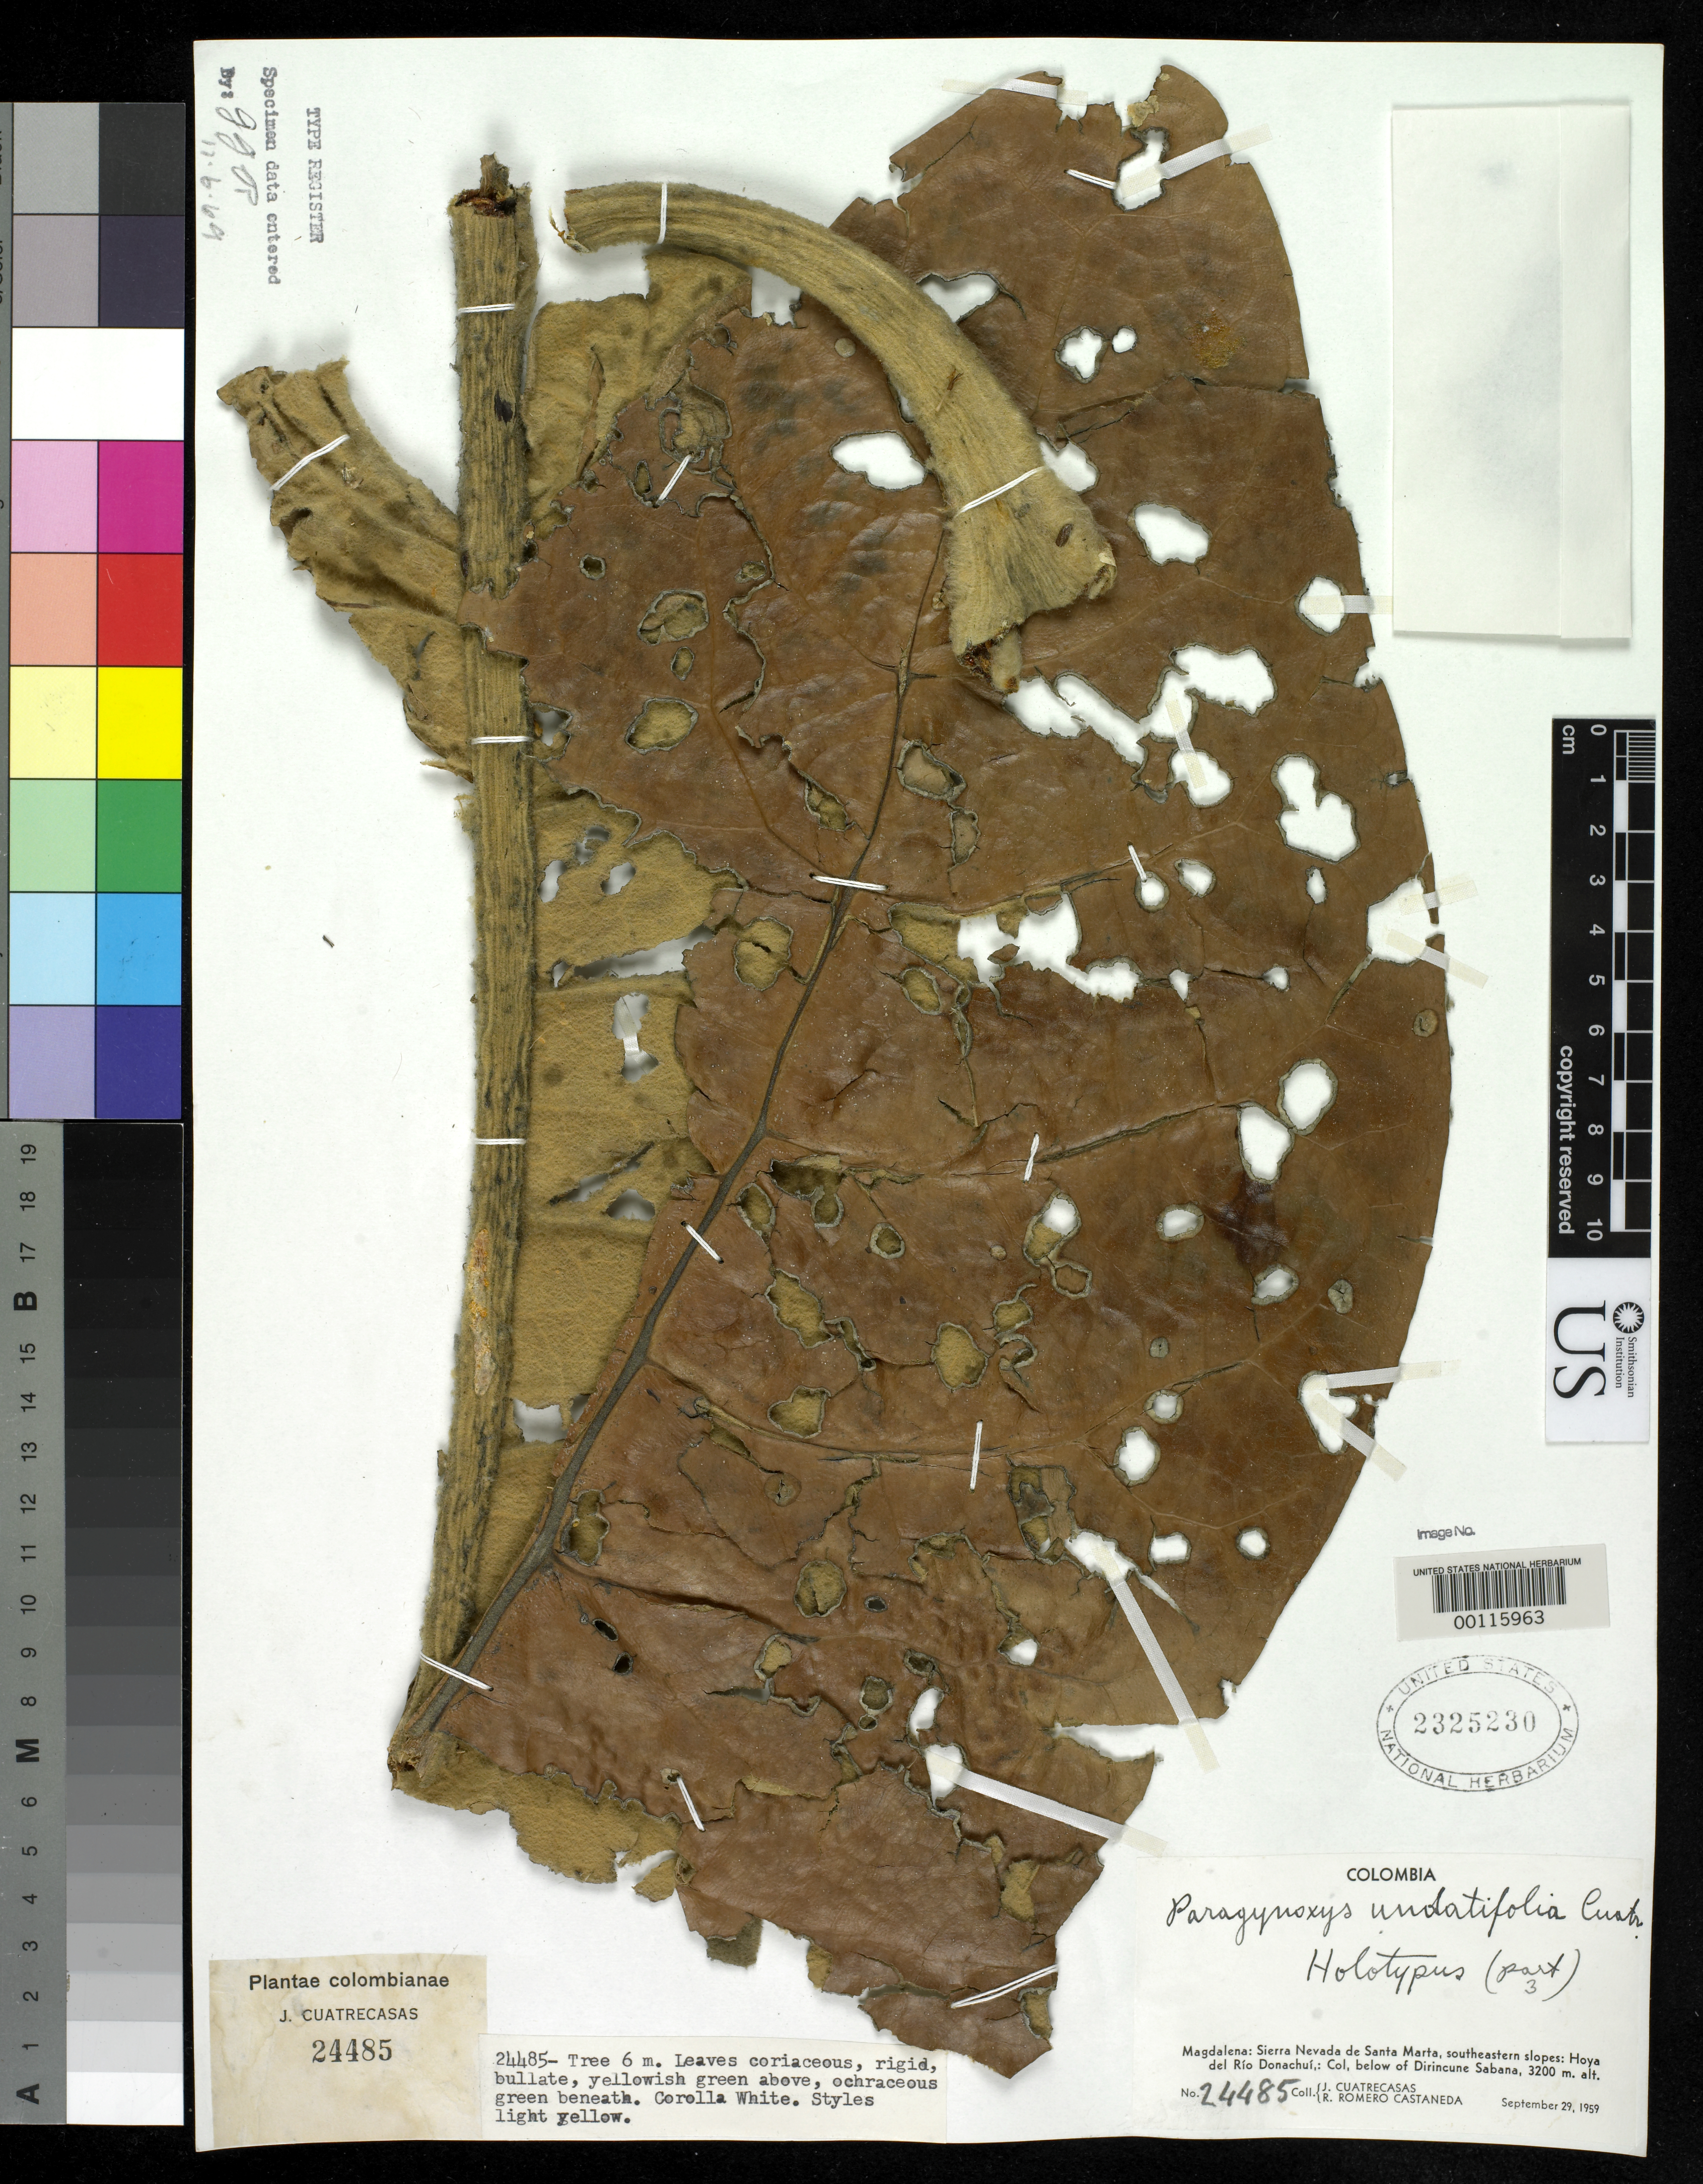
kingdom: Plantae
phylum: Tracheophyta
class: Magnoliopsida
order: Asterales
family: Asteraceae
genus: Paragynoxys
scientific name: Paragynoxys undatifolia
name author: Cuatrec.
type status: Holotype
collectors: J. Cuatrecasas & R. Romero Castañeda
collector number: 24485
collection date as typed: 29 Sep 1959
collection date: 1959-09-29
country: Colombia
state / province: Magdalena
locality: Sierra Nevada de San Marta, below Dirincune Sabana.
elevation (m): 3200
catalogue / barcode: US 2325230